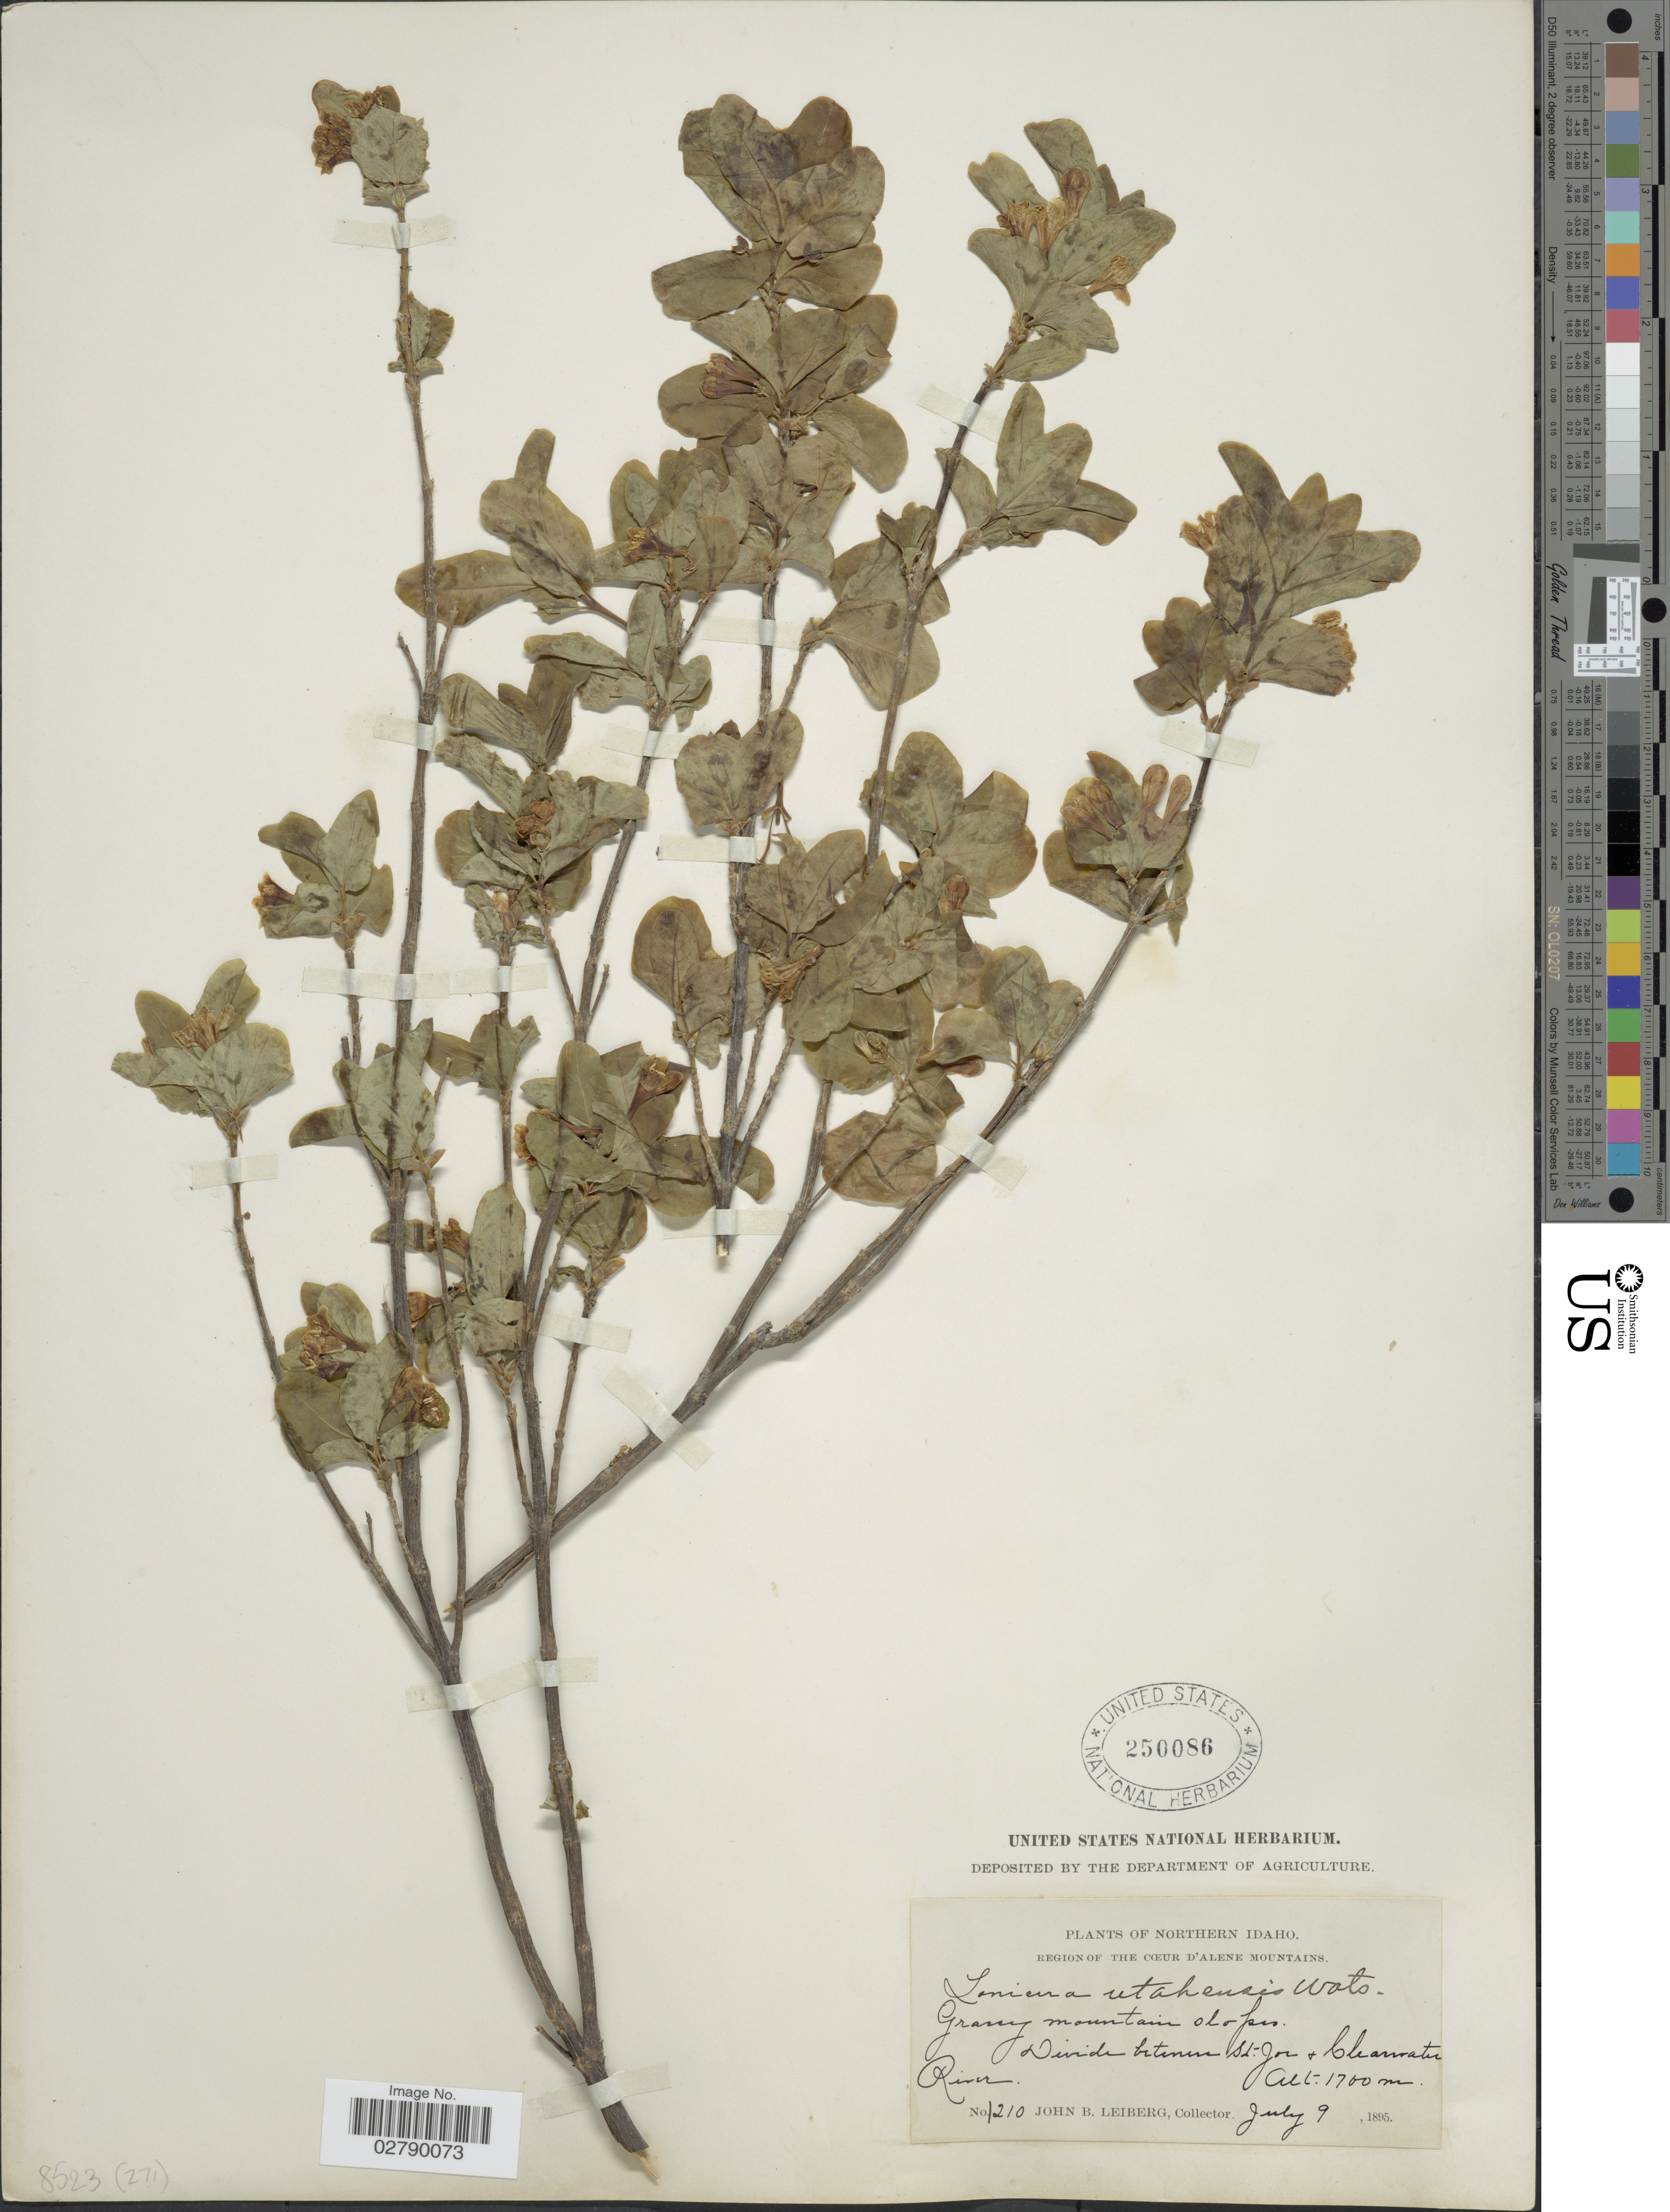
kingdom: Plantae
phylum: Tracheophyta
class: Magnoliopsida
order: Dipsacales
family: Caprifoliaceae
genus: Lonicera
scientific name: Lonicera utahensis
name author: S. Watson in C. King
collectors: J. Leiberg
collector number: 1210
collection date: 1895-07-09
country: United States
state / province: Idaho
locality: Northern Idaho. Region of the Coeur d'Alene Mountains. Divide between St. Joe & Clearwater.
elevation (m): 1700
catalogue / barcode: US 250086